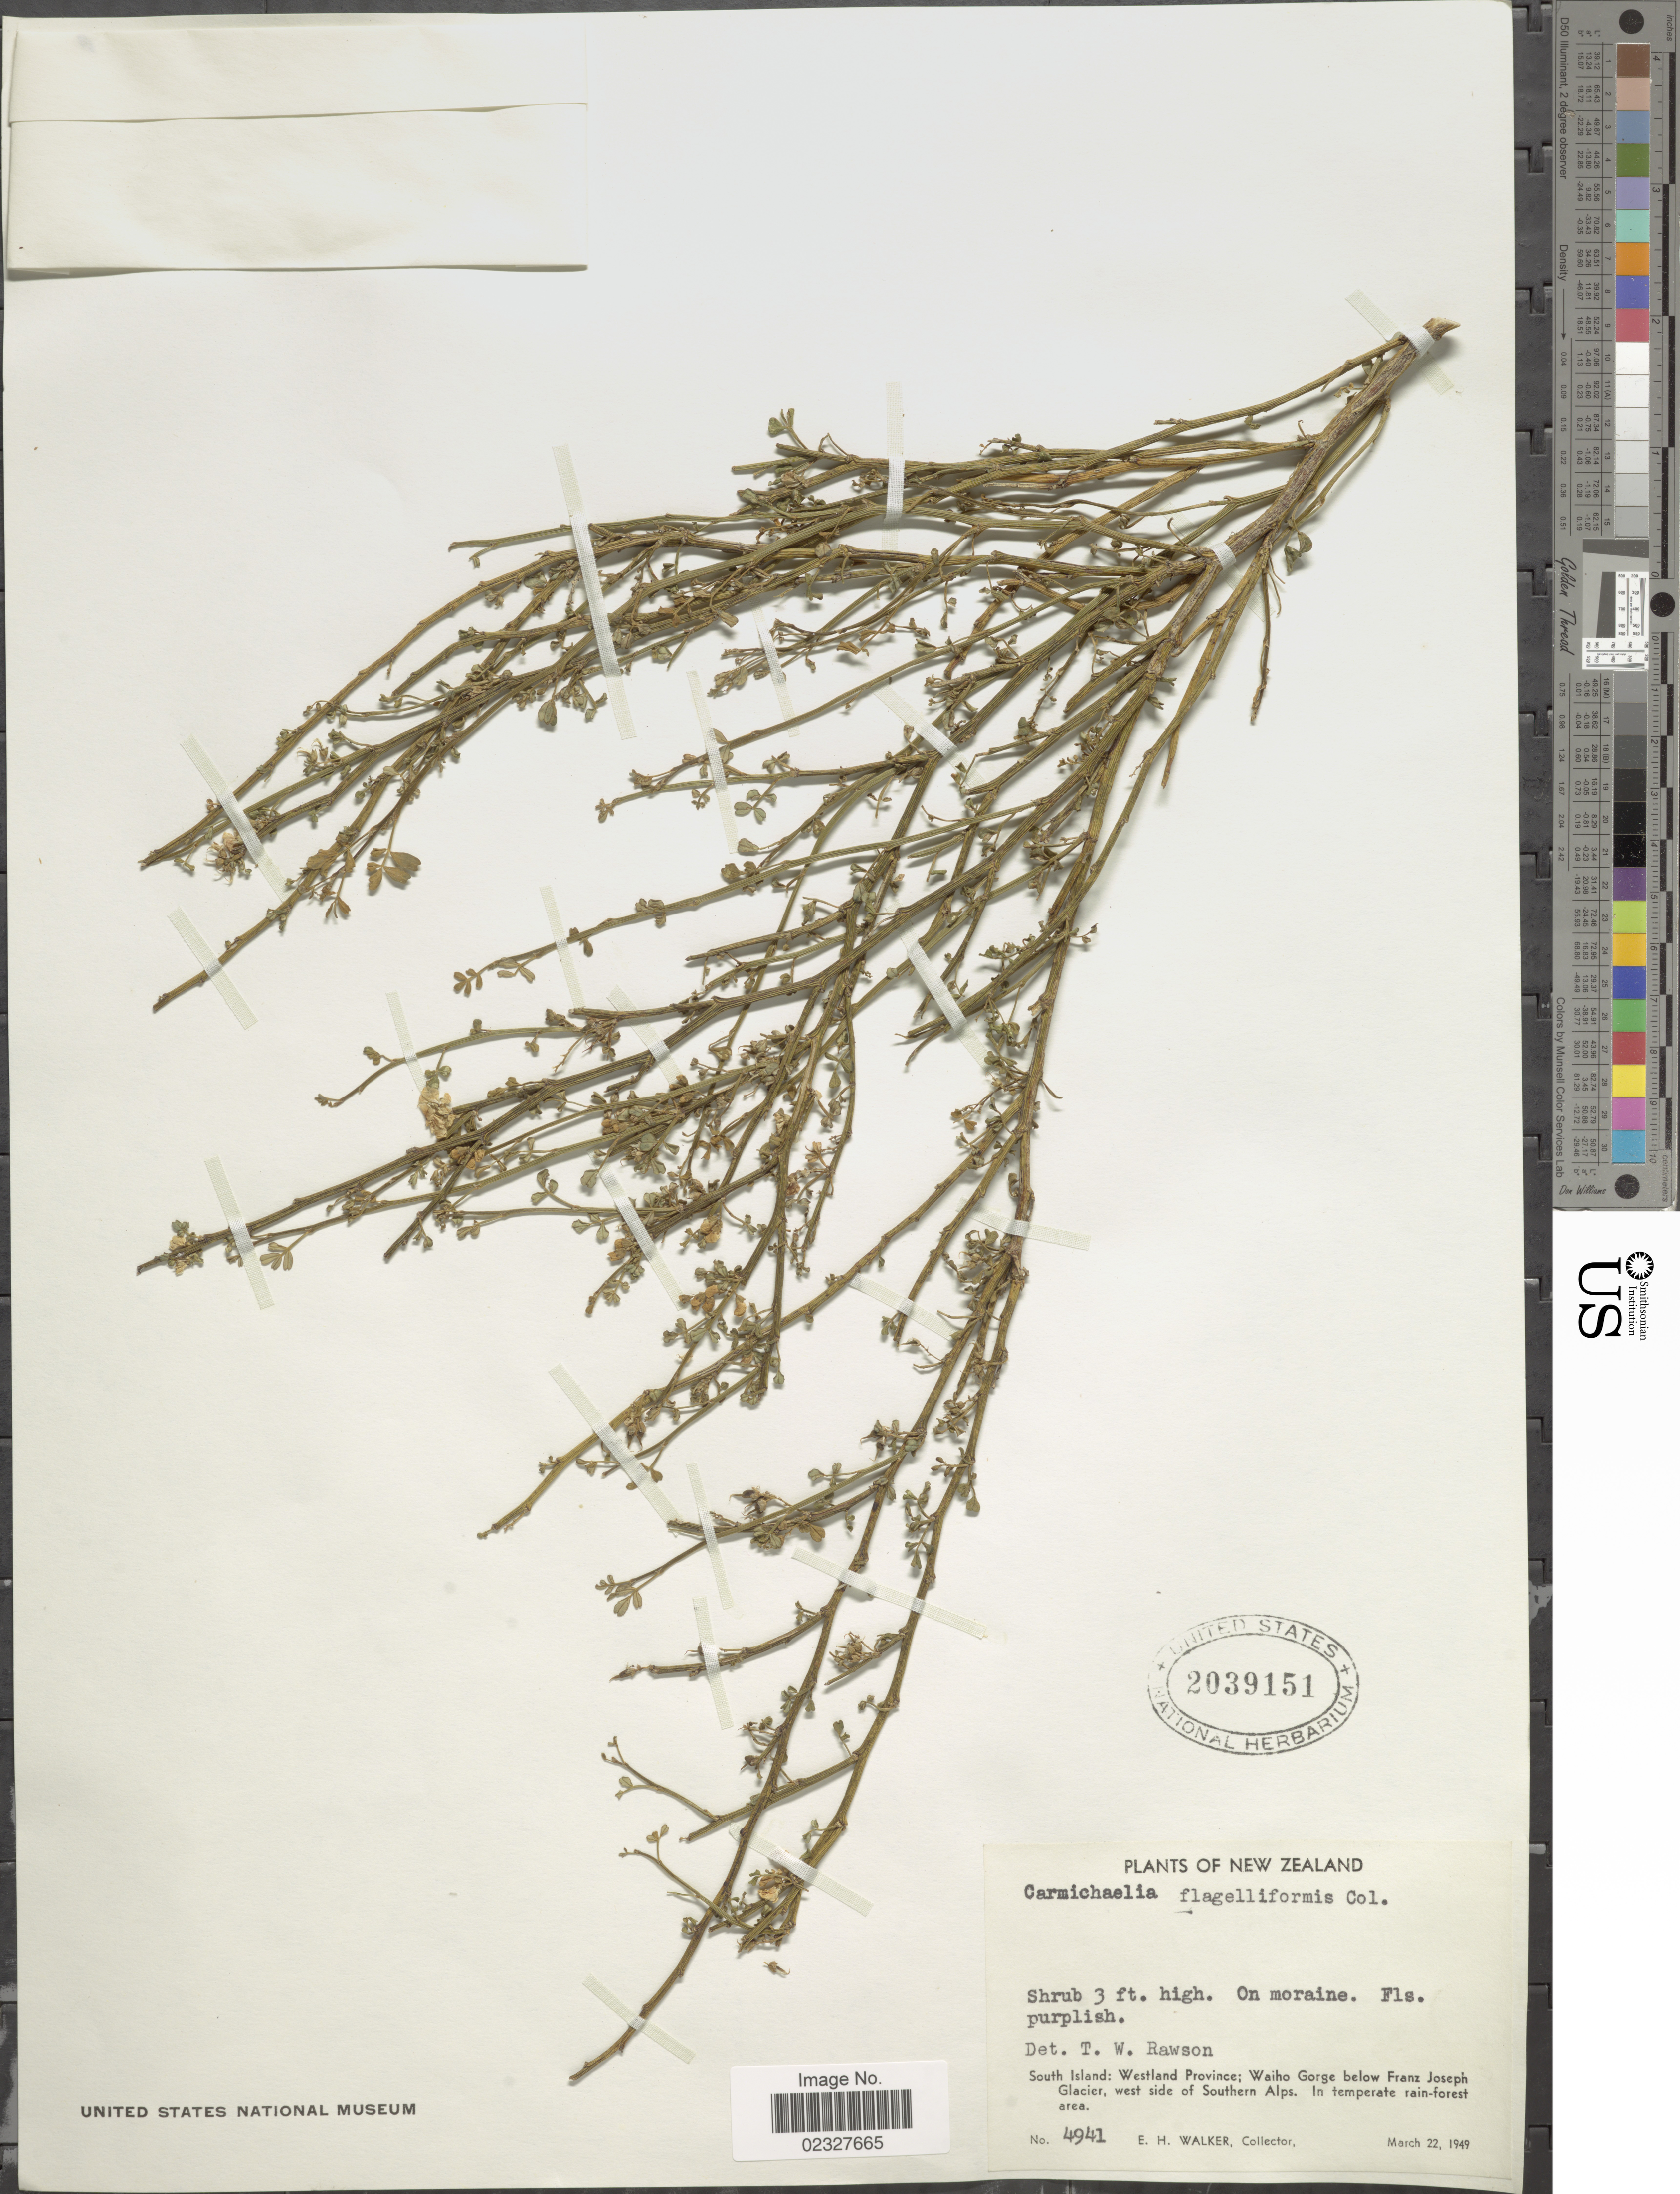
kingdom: Plantae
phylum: Tracheophyta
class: Magnoliopsida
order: Fabales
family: Fabaceae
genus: Carmichaelia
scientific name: Carmichaelia flagelliformis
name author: Colenso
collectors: E. H. Walker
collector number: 4941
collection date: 1949-03-22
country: New Zealand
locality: South Island: Westland Province; Waiho Gorge below Franz Joseph Galcier, west side of Southern Alps.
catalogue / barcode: US 2039151